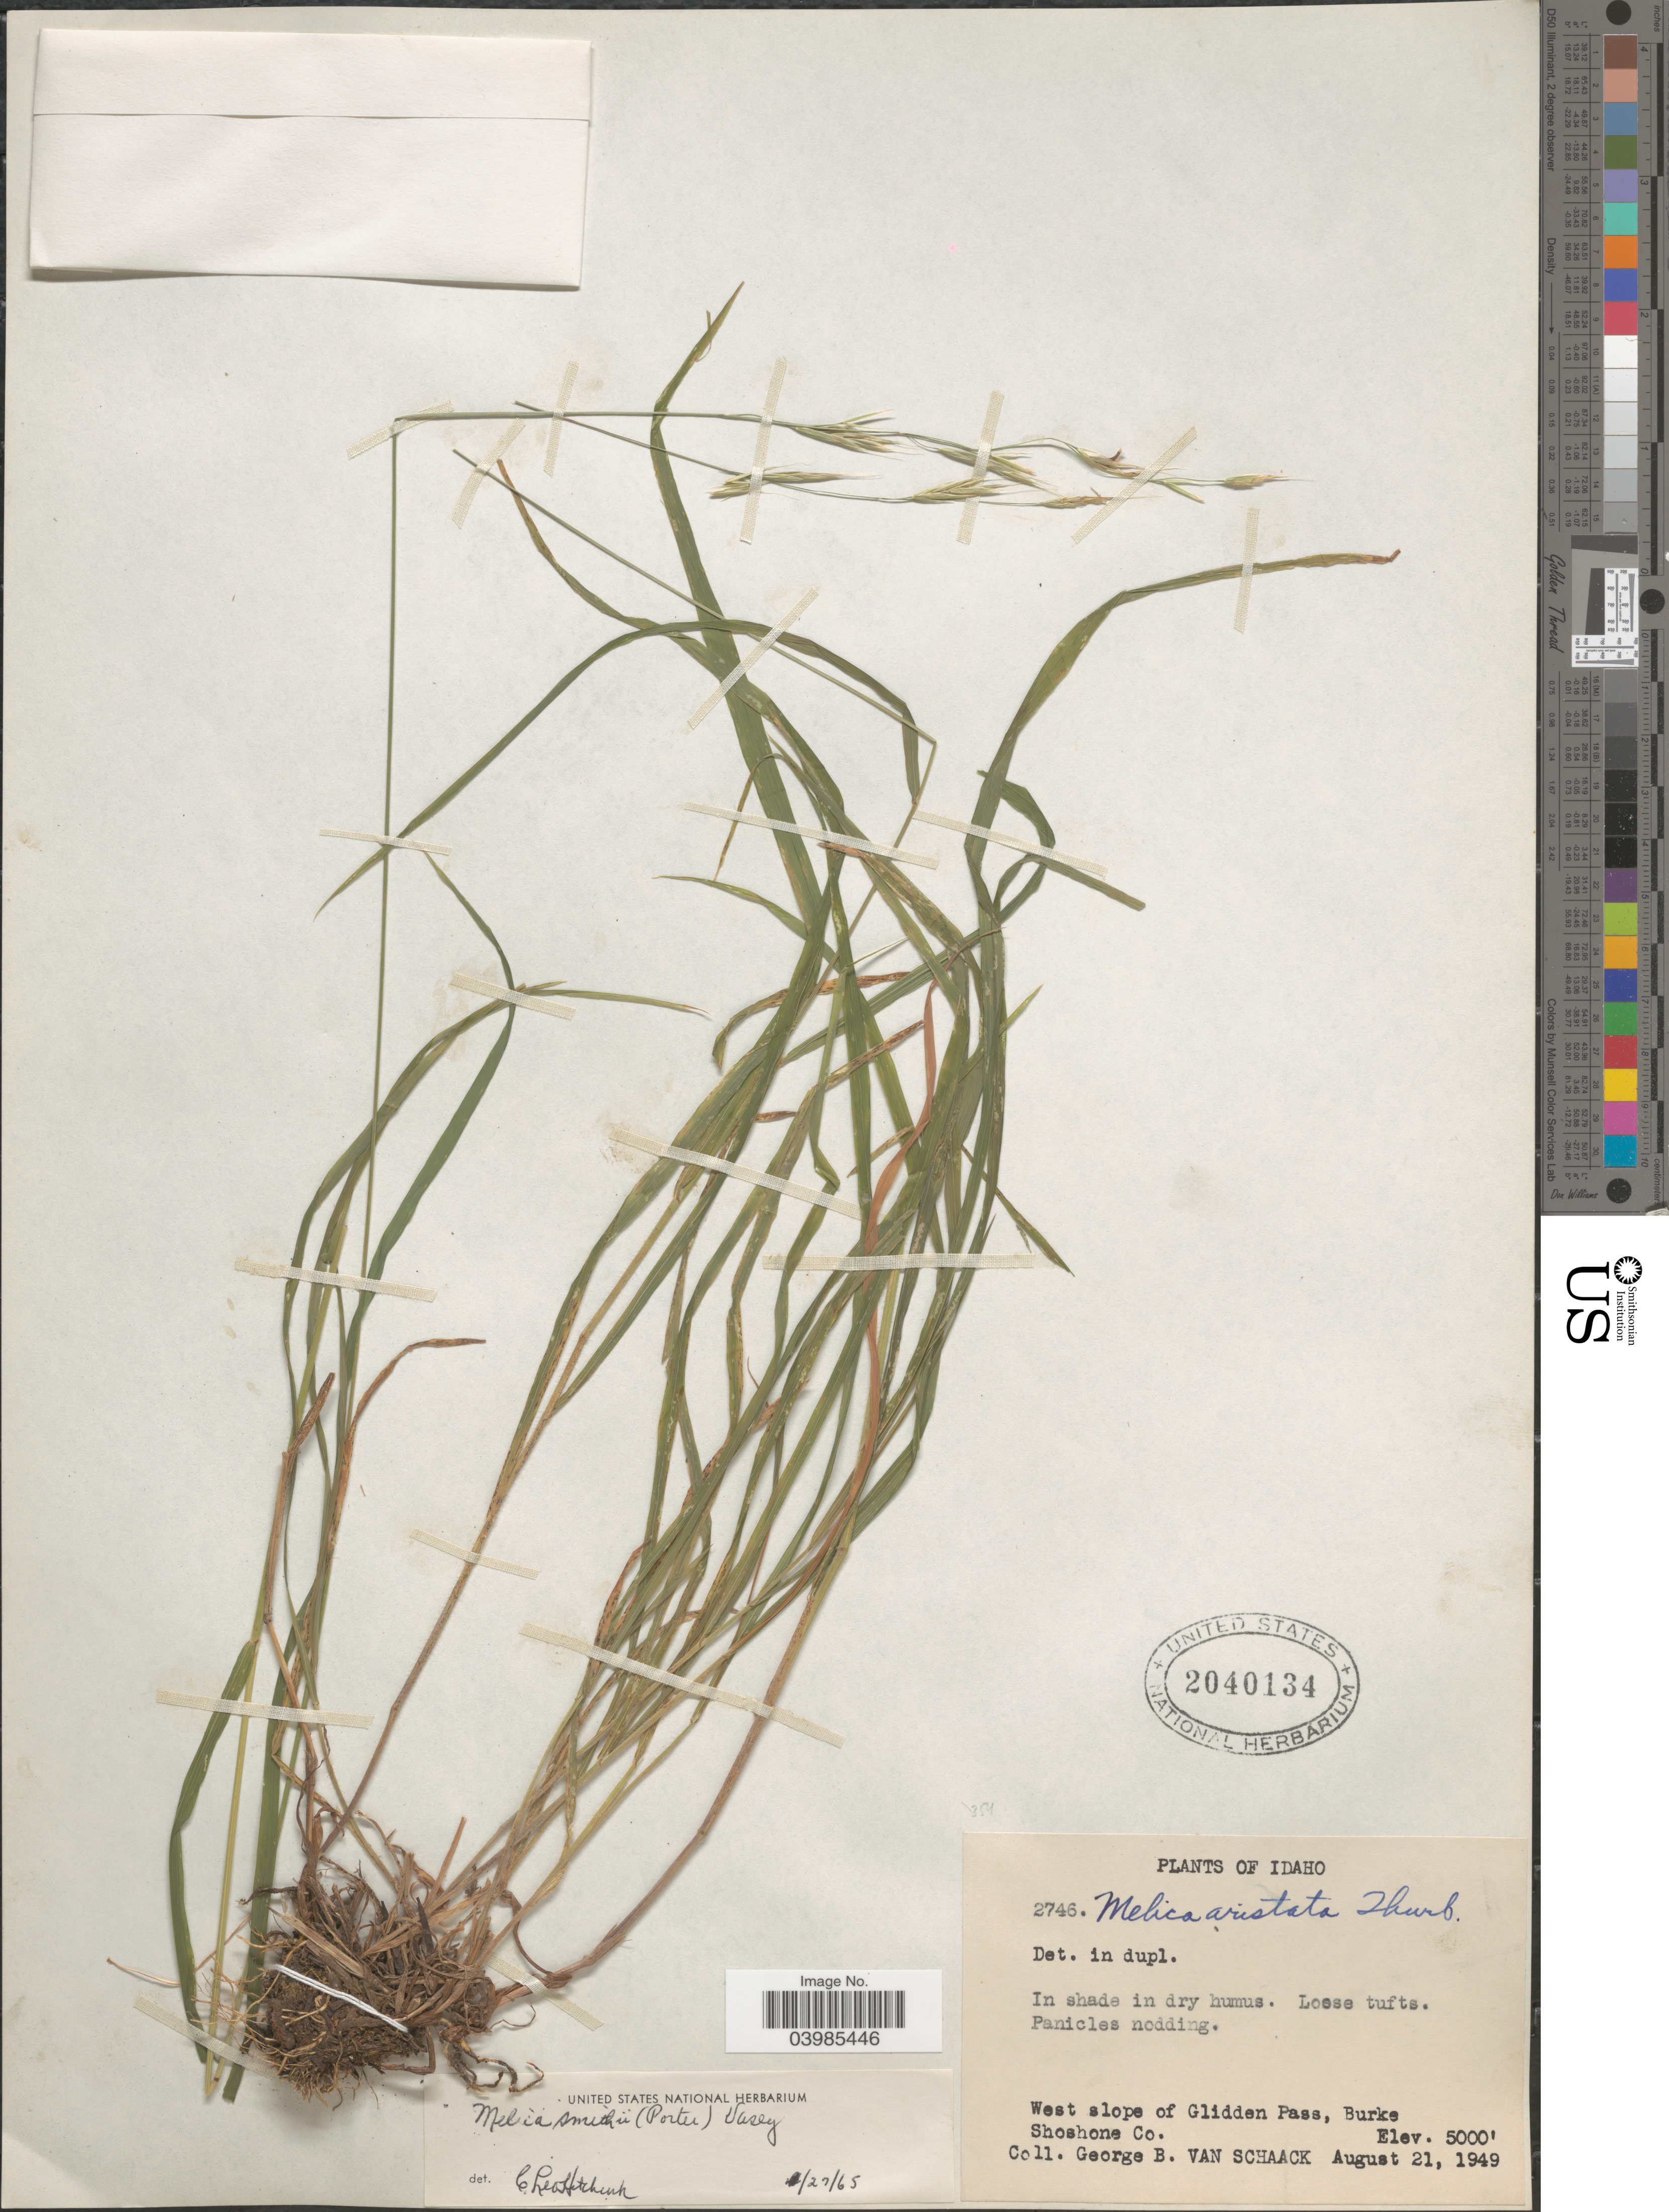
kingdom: Plantae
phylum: Tracheophyta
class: Liliopsida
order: Poales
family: Poaceae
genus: Melica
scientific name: Melica aristata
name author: Thurb. ex Bol.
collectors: G. Van Schaack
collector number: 2746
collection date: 1949-08-21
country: United States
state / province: Idaho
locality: West slope of Glidden Pass, Burke Shoshone Co.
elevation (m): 1524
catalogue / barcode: US 2040134